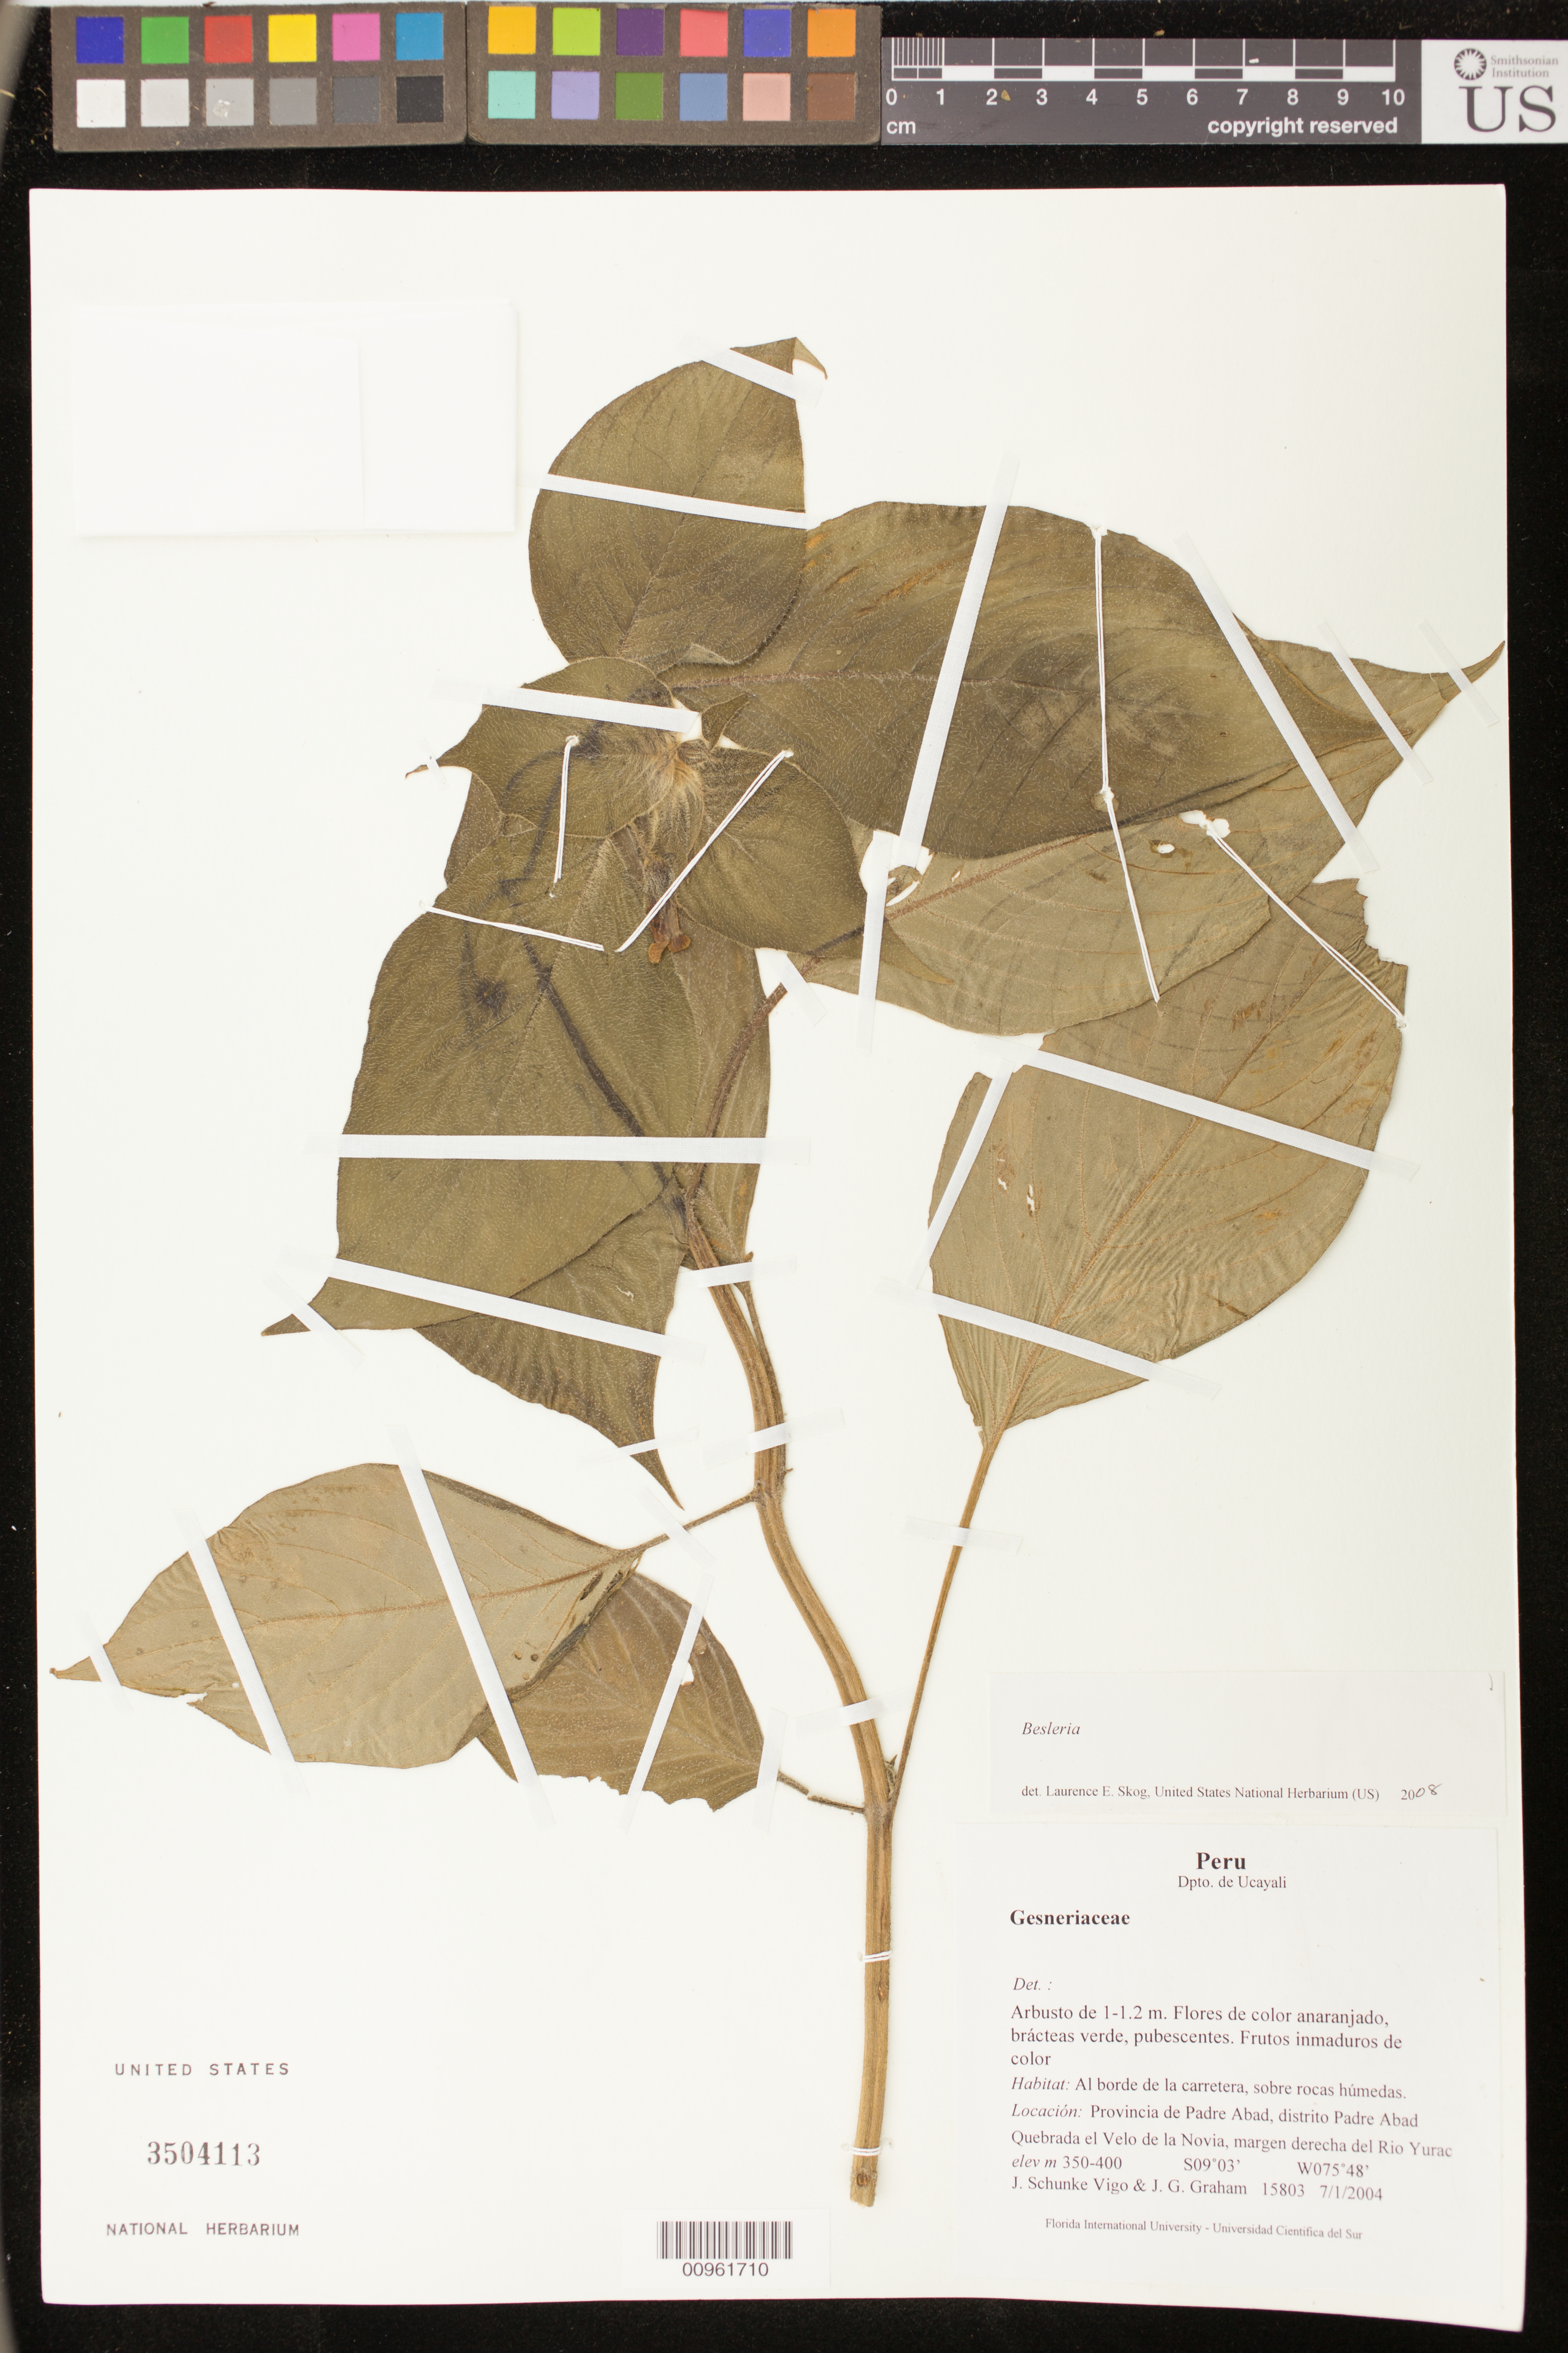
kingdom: Plantae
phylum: Tracheophyta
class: Magnoliopsida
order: Lamiales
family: Gesneriaceae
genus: Besleria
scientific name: Besleria sp.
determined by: Skog, Laurence E.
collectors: J. Schunke Vigo & J. G. Graham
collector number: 15803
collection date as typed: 01 Jul 2004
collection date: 2004-07-01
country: Peru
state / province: Ucayali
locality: Provincia de Padre Abad, distrito Padre Abad. Quebrada el Velo de la Novia, margen derecha del Rio Yurac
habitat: Al borde de la carretera, sobre rocas húmedas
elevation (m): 350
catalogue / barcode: US 3504113